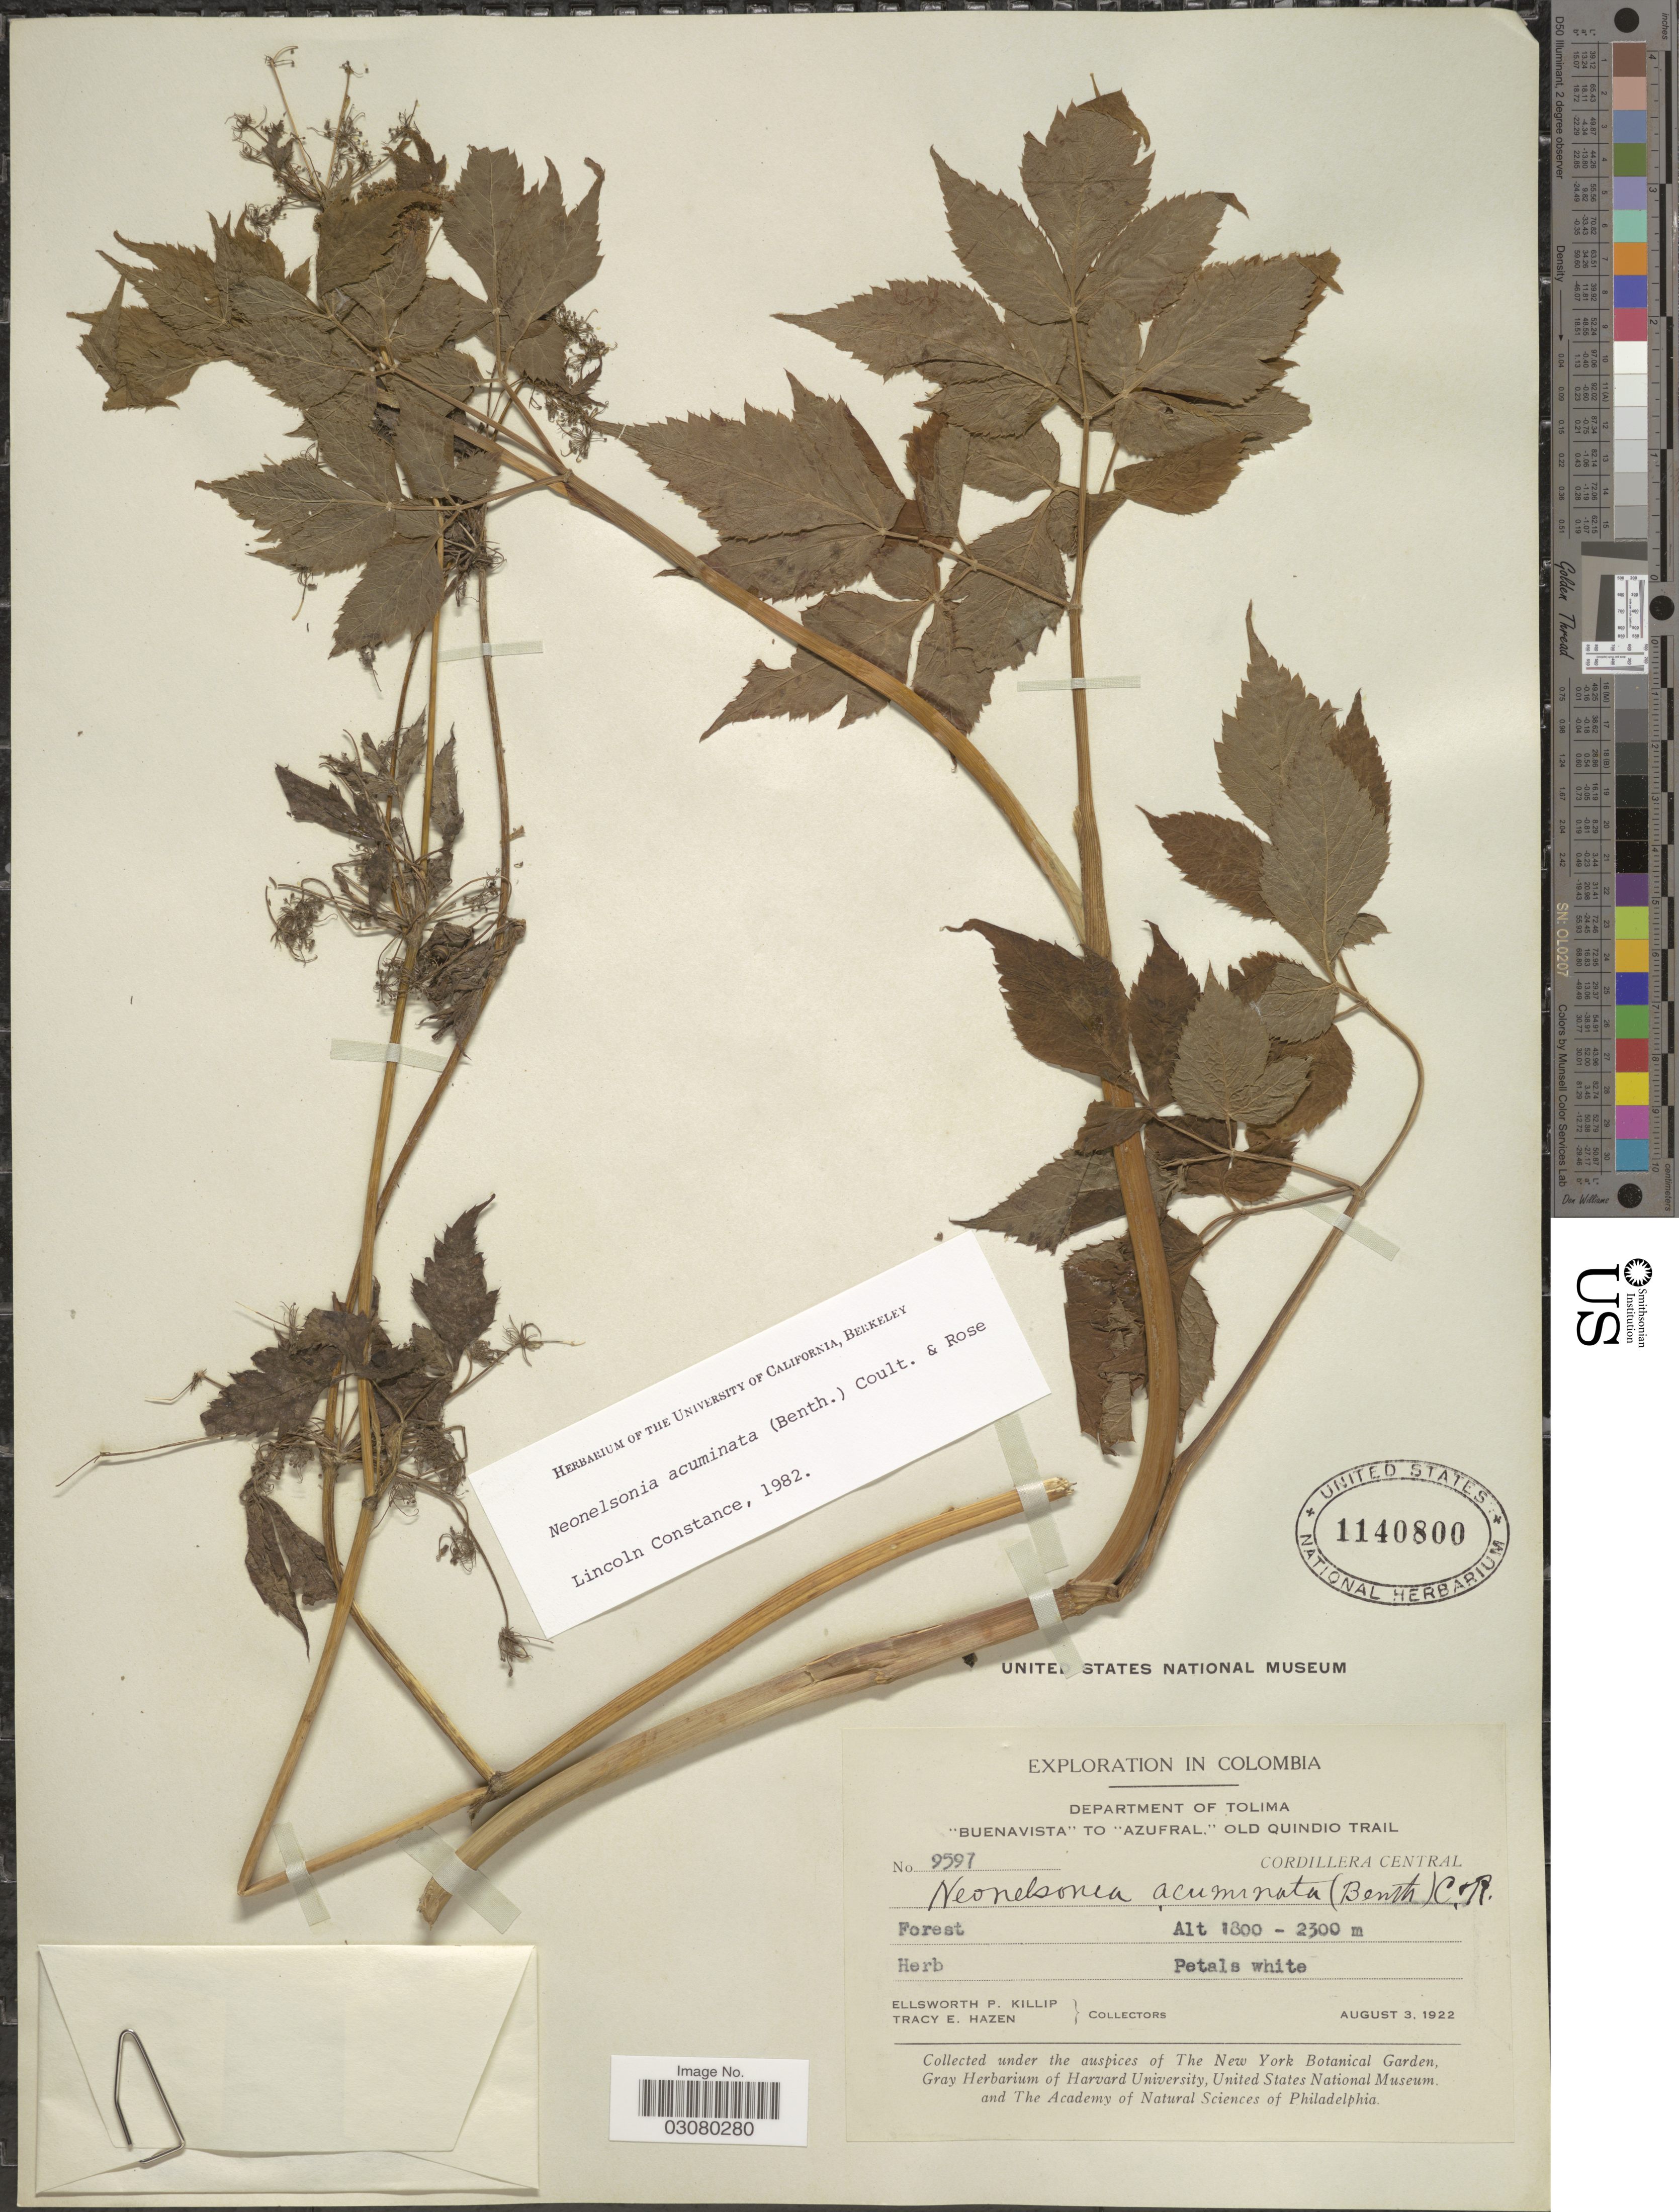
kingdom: Plantae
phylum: Tracheophyta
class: Magnoliopsida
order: Apiales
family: Apiaceae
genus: Neonelsonia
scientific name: Neonelsonia acuminata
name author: (Benth.) J.M. Coult. & Rose ex Drude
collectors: E. P. Killip & T. E. Hazen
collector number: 9597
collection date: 1922-08-03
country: Colombia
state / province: Tolima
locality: Department of Tolima. "Buenavista" to "Azufral," Old Quindio Trail. Cordillera Central.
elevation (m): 1800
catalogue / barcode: US 1140800